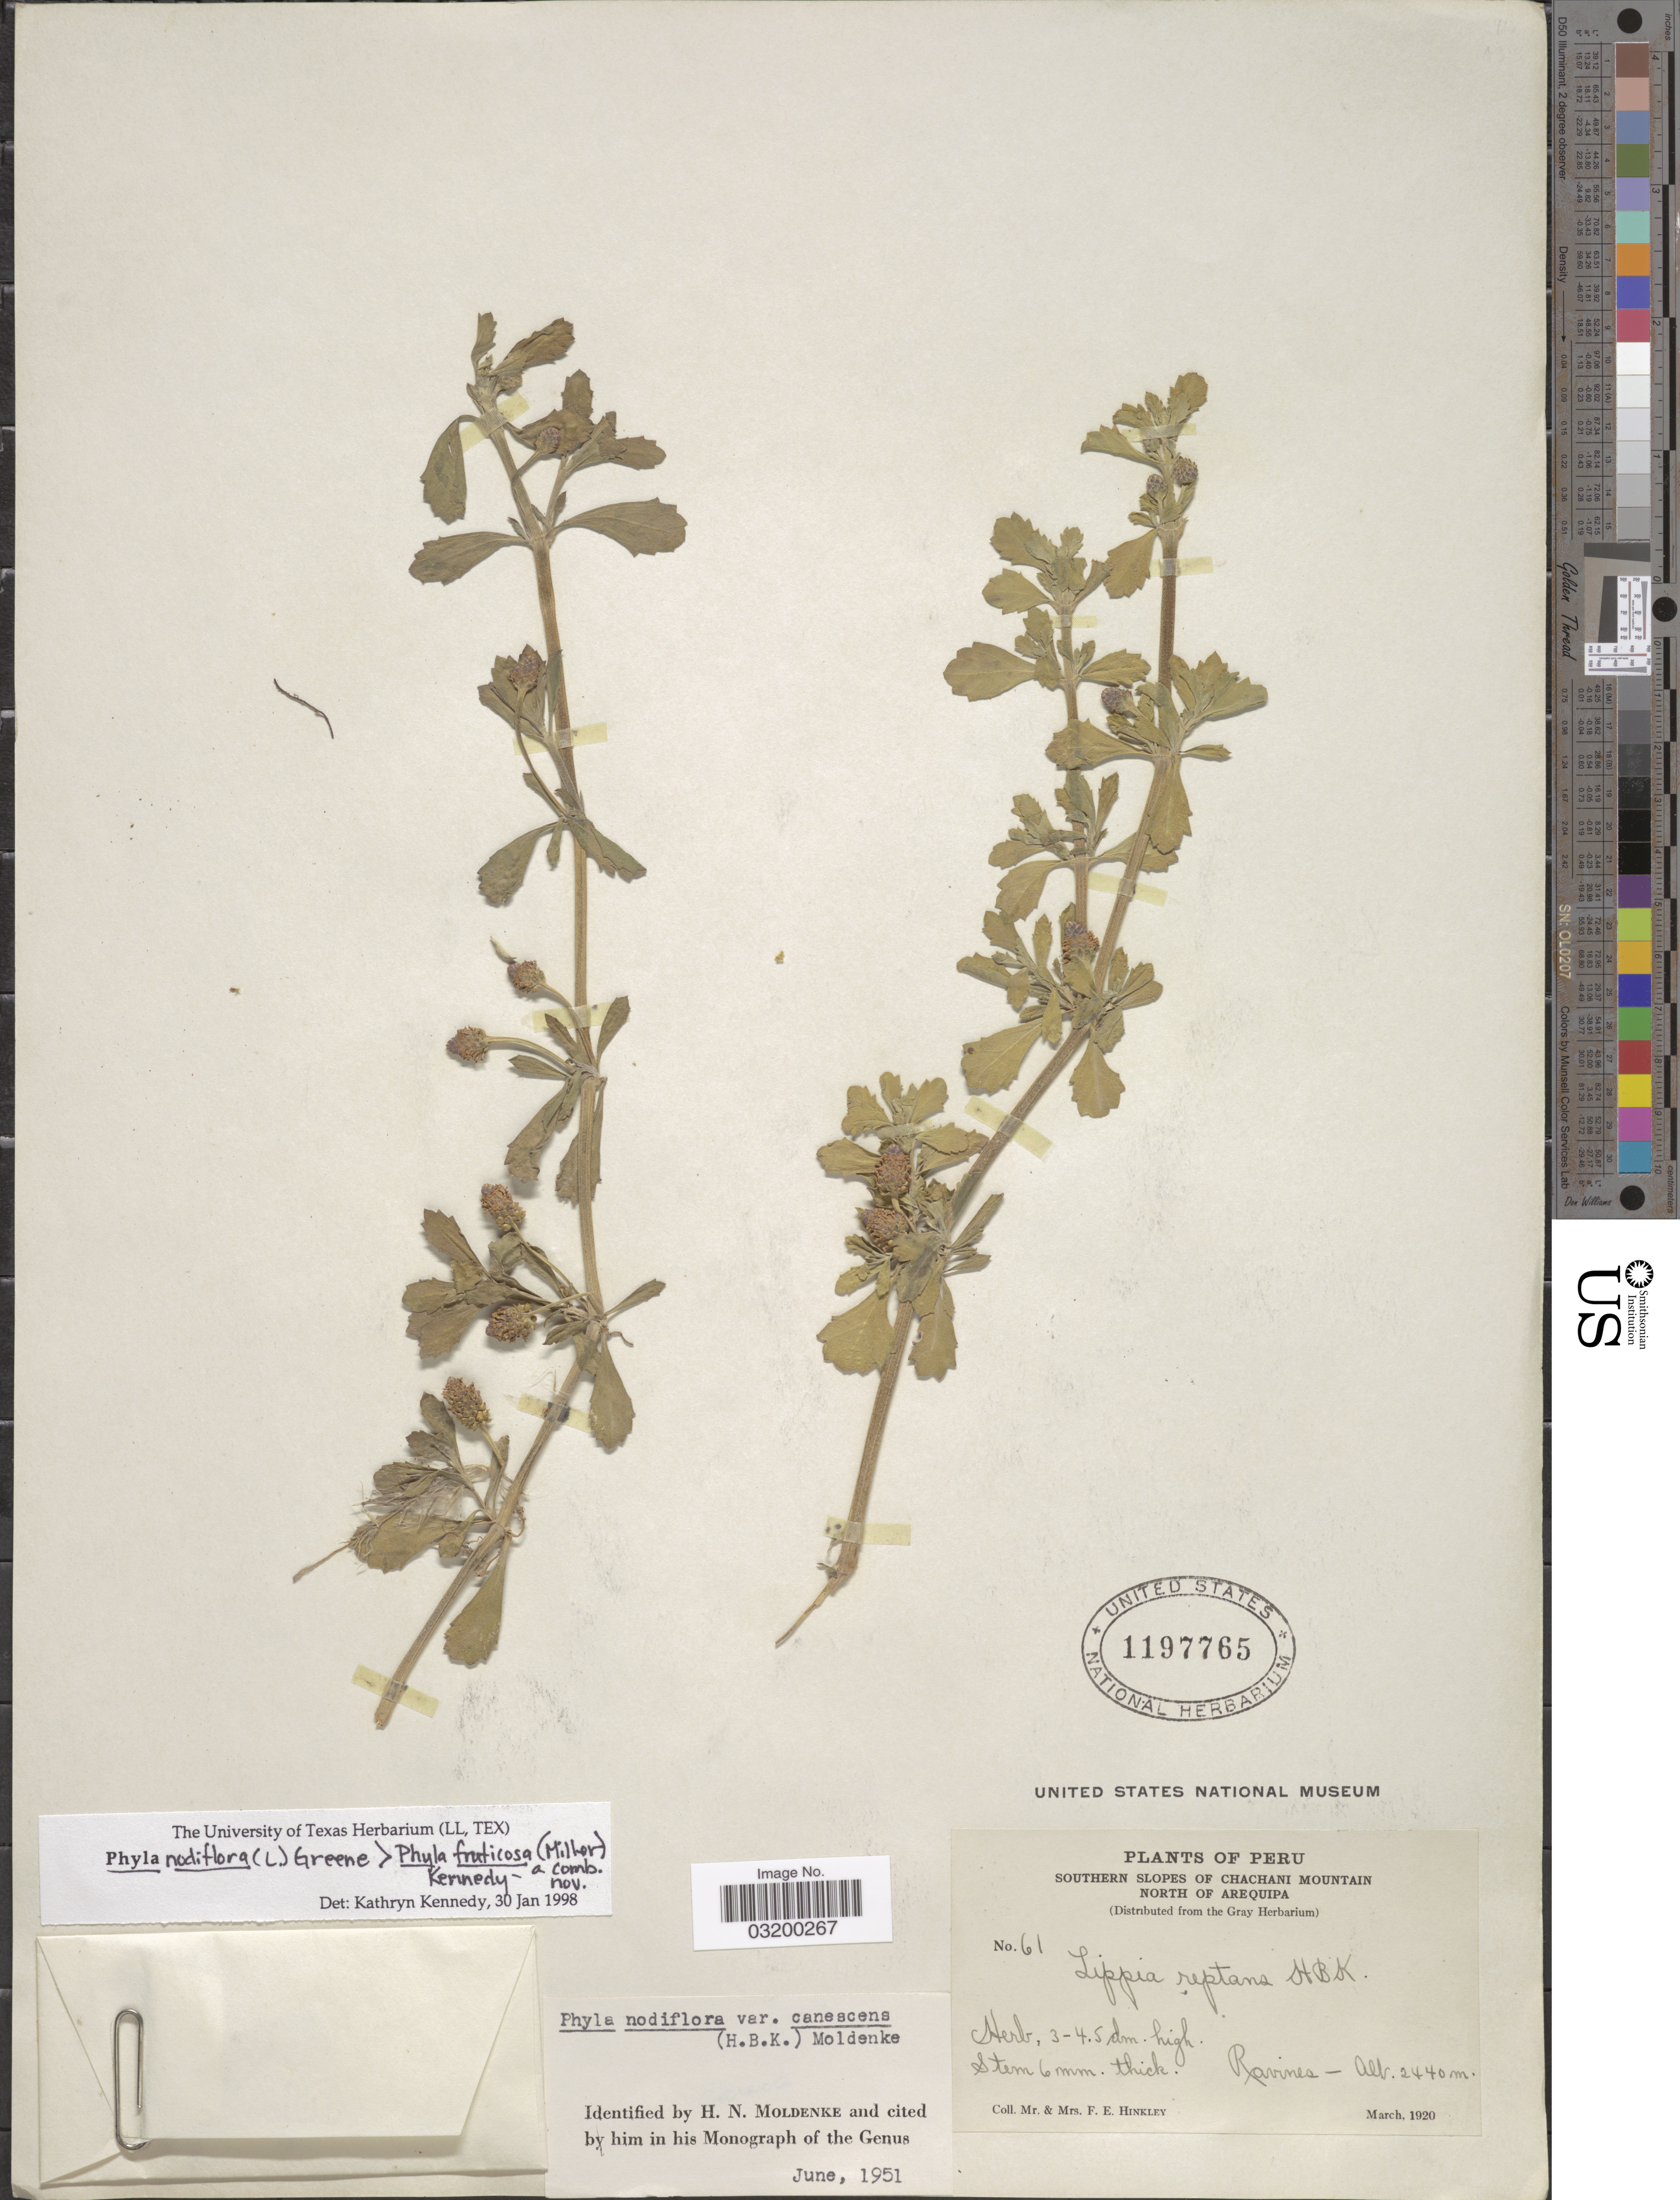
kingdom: Plantae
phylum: Tracheophyta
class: Magnoliopsida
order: Lamiales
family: Verbenaceae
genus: Phyla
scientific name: Phyla nodiflora var. nodiflora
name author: (L.) Greene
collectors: F. Hinkley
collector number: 61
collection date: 1920-03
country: Peru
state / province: Arequipa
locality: Southern slopes of Chachani mountain. North of Arequipa. Ravines.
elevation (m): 2440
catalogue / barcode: US 1197765